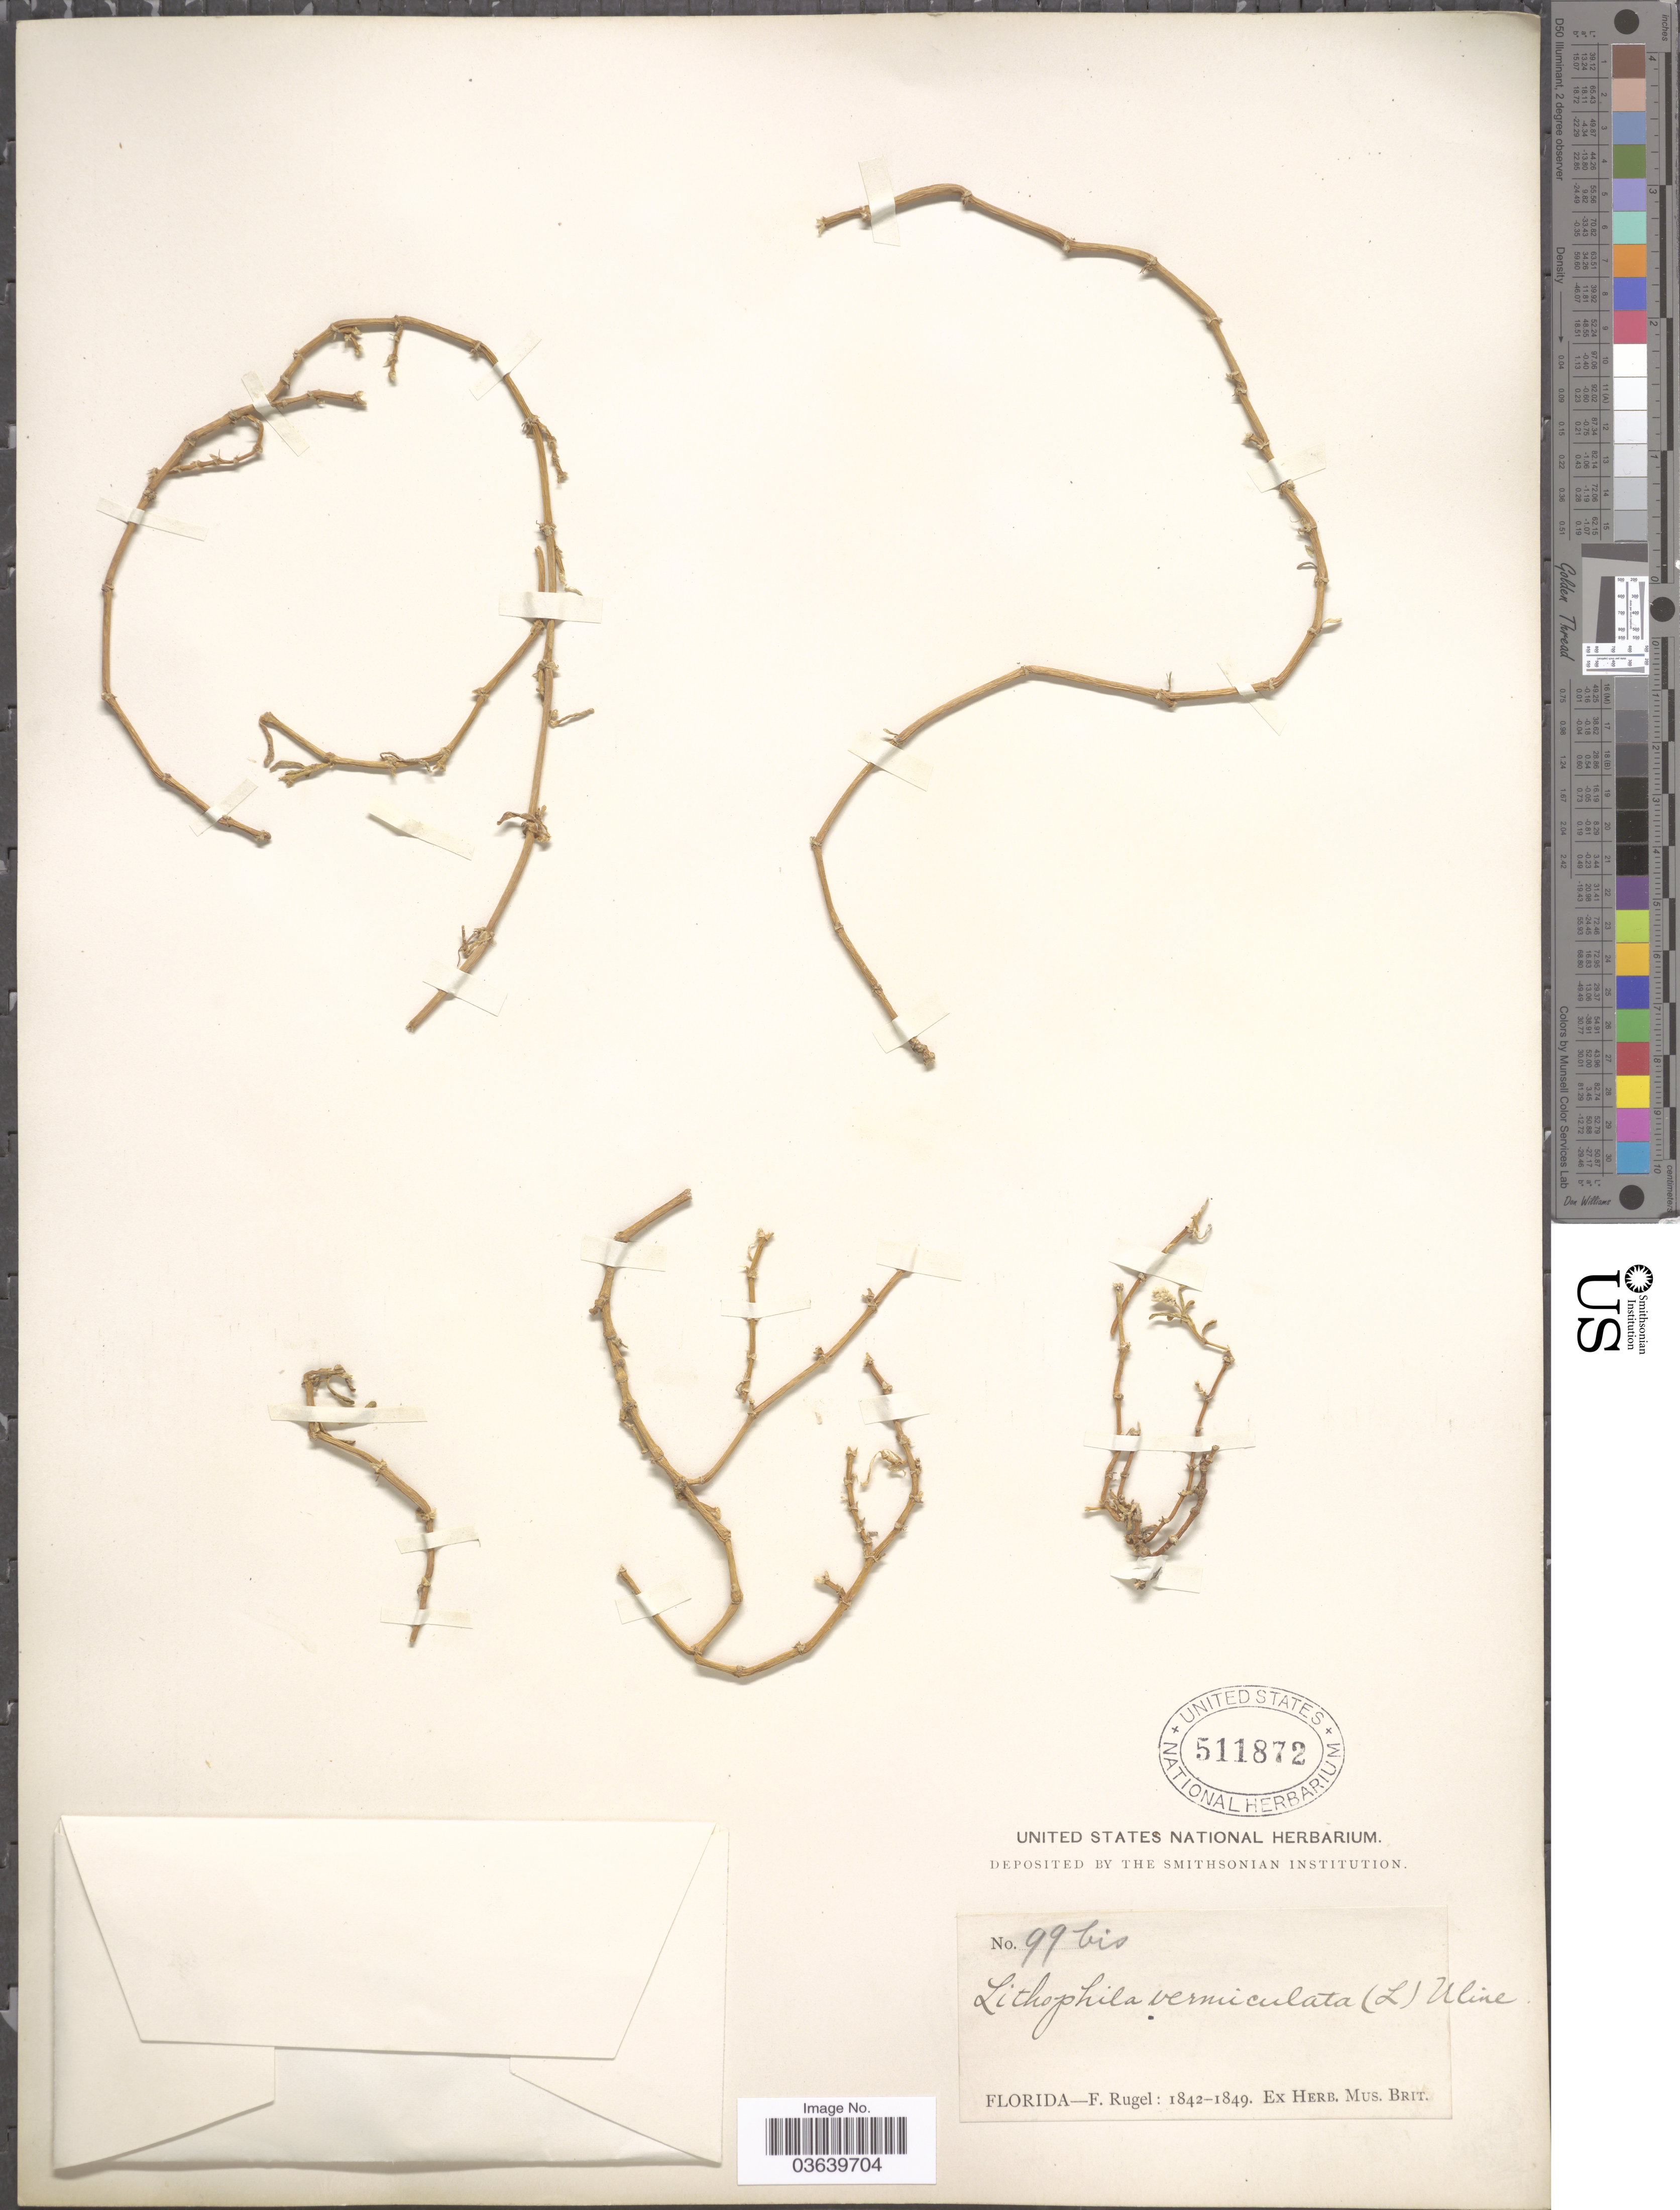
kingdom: Plantae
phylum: Tracheophyta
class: Magnoliopsida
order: Caryophyllales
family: Amaranthaceae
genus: Gomphrena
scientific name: Gomphrena vermicularis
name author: L.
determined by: Strong, Mark T., (BOT), Smithsonian Institution - National Museum of Natural History (UNITED STATES)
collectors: F. Rugel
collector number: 99bis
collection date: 1842/1849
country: United States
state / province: Florida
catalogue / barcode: US 511872